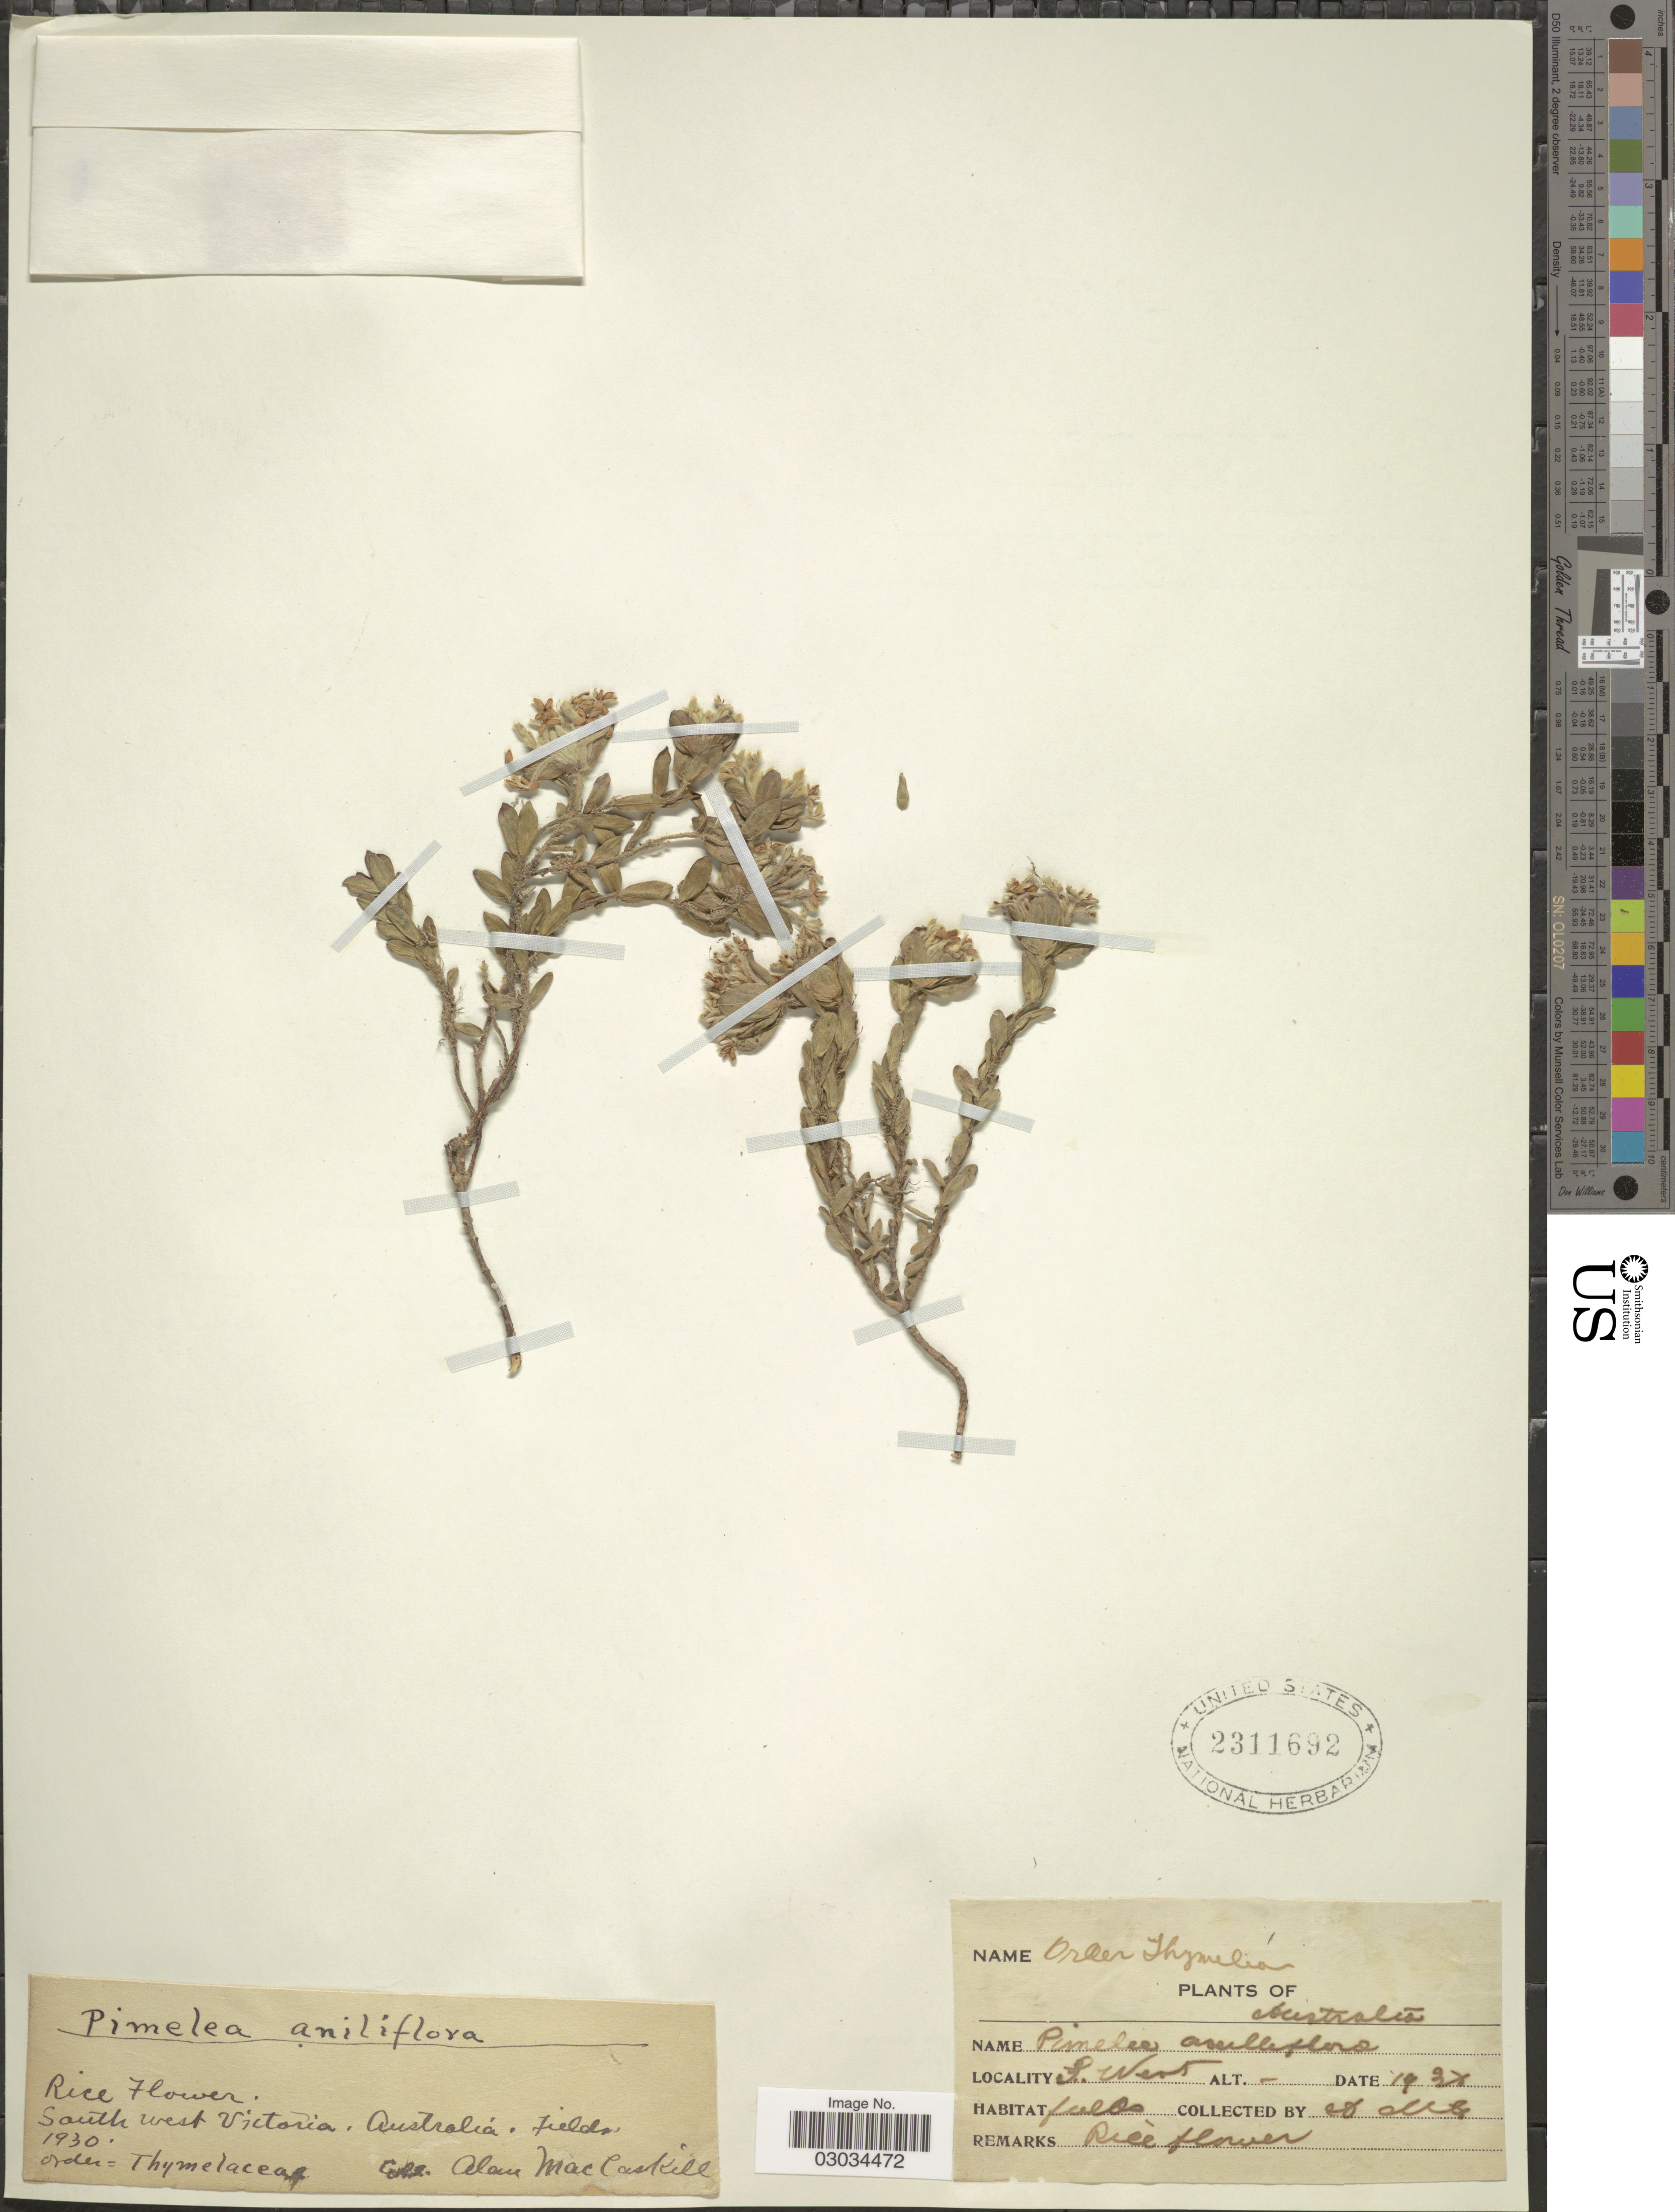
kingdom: Plantae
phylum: Tracheophyta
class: Magnoliopsida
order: Malvales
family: Thymelaeaceae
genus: Pimelea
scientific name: Pimelea humilis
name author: R. Br.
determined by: Strong, Mark T., (BOT), Smithsonian Institution - National Museum of Natural History (UNITED STATES)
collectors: A. MacCaskill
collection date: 1930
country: Australia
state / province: Victoria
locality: South West Victoria.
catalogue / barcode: US 2311692